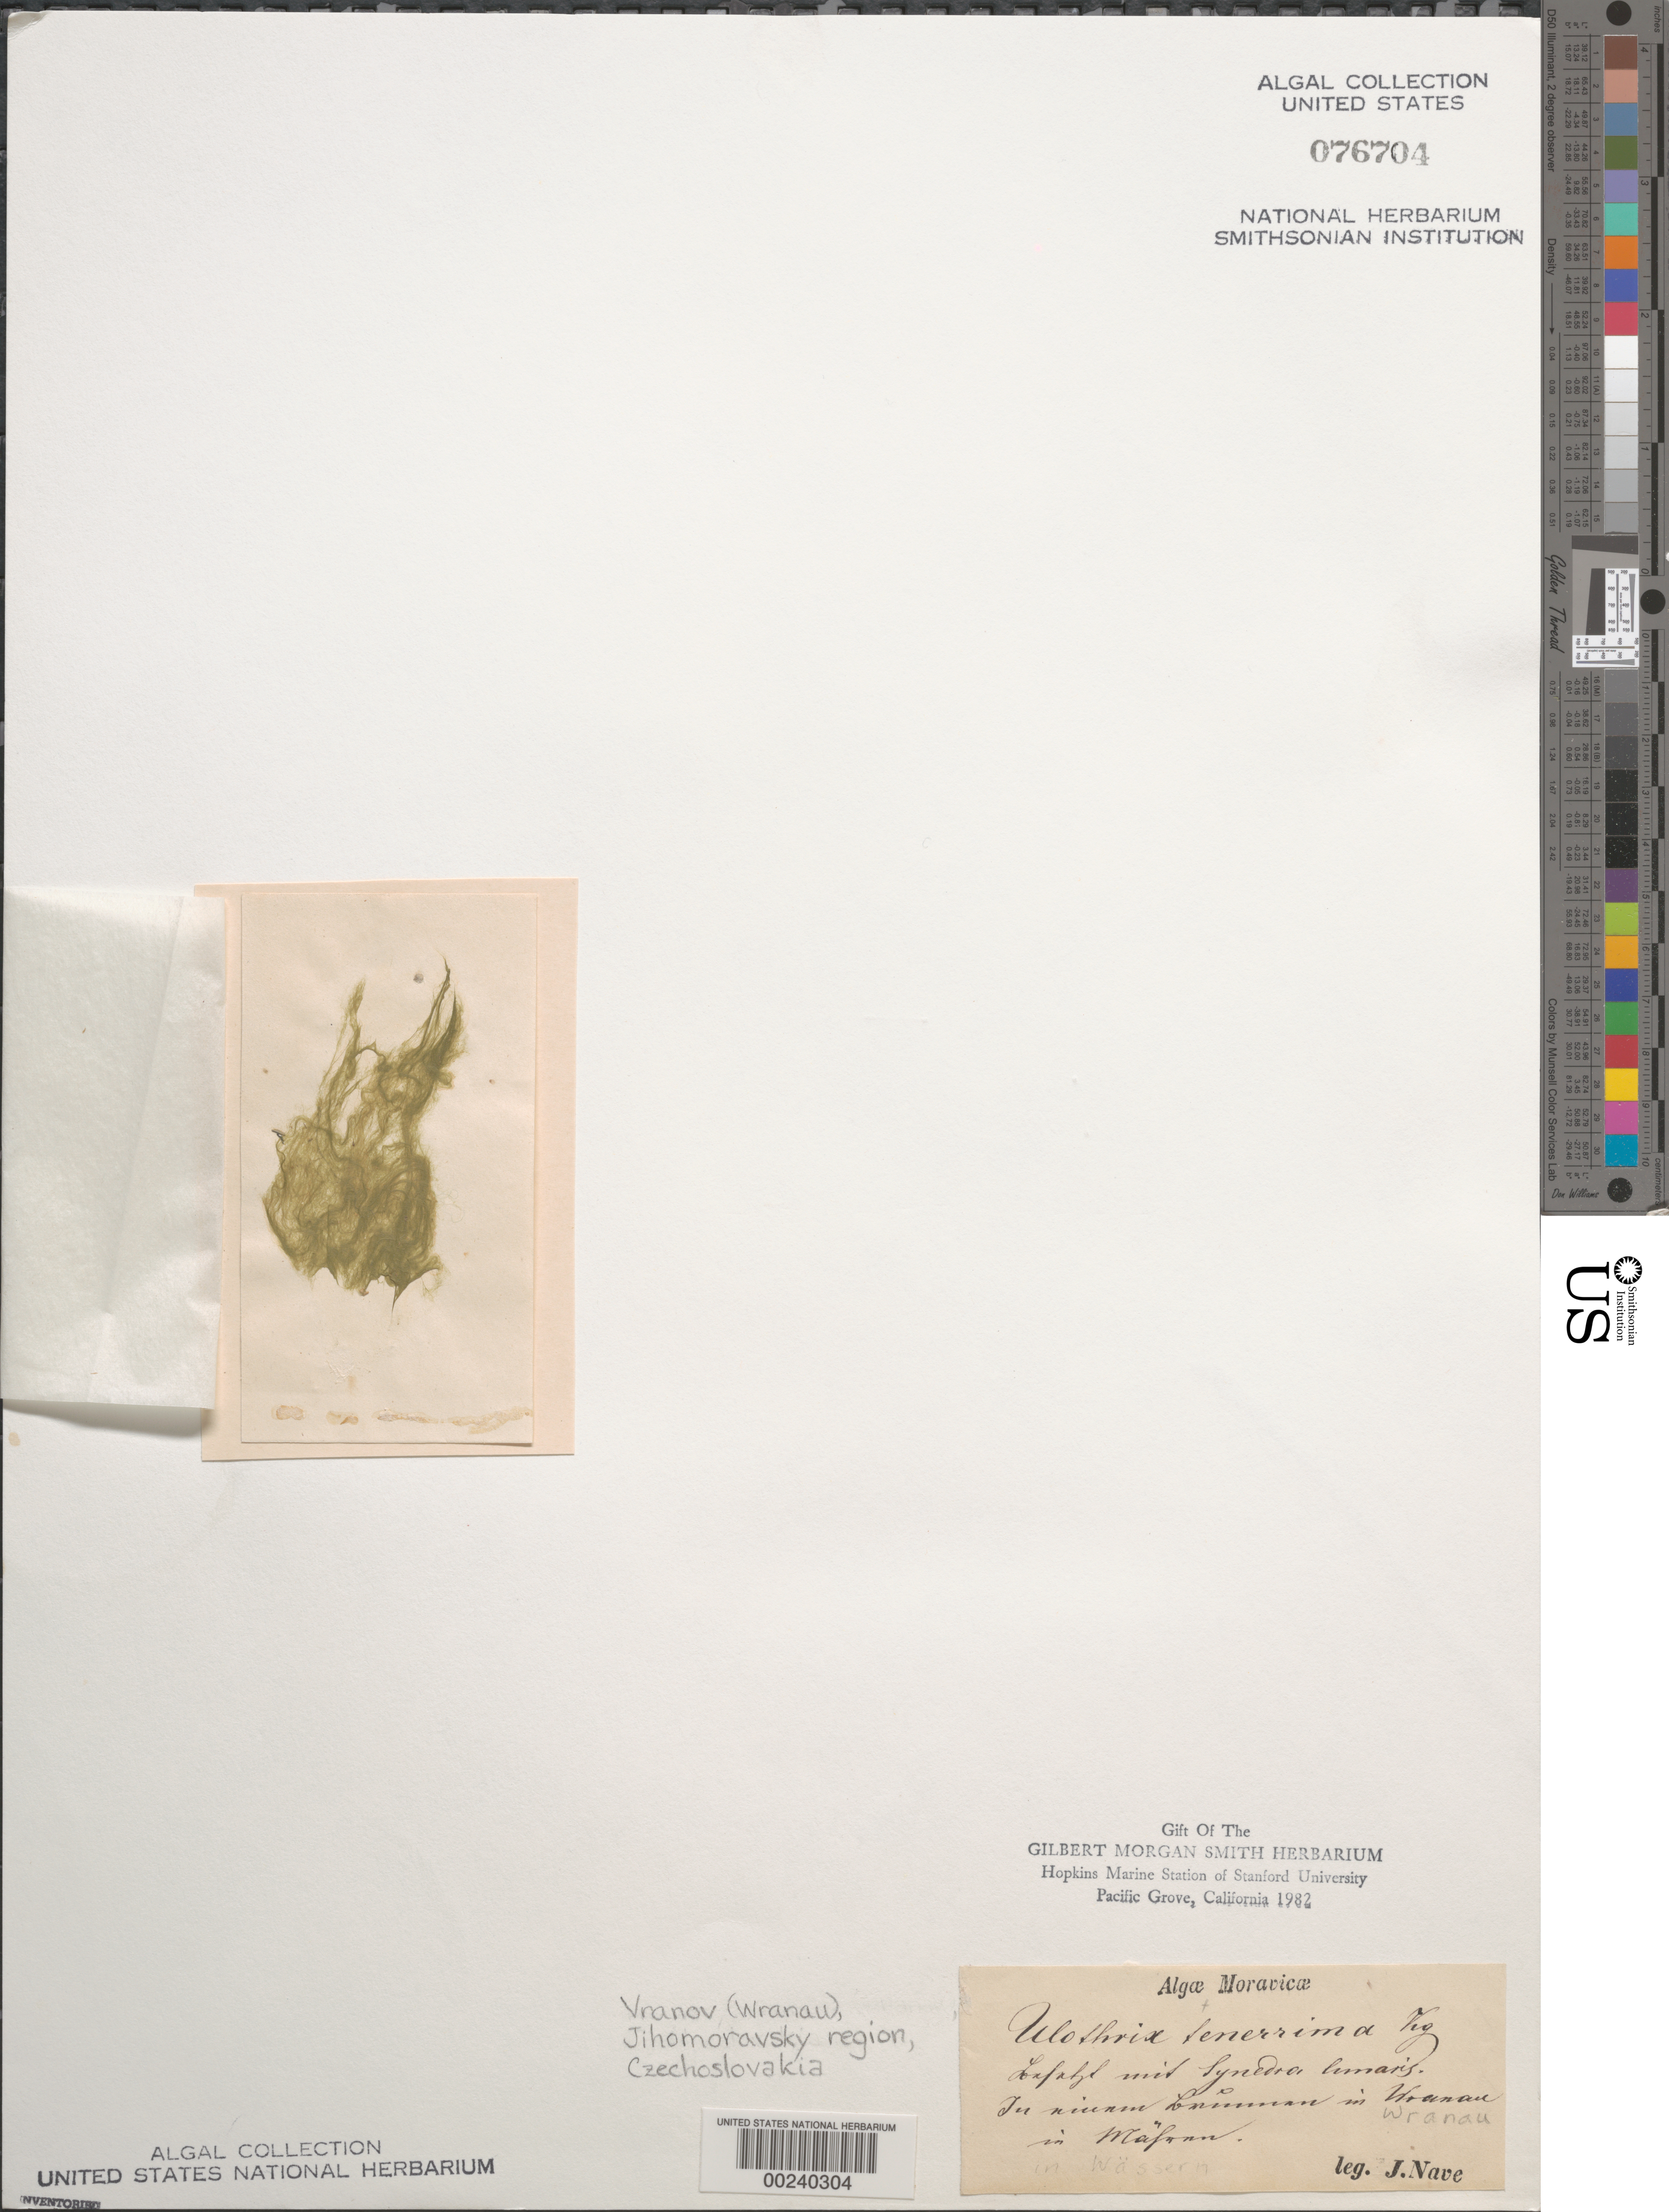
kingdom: Plantae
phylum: Chlorophyta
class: Ulvophyceae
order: Ulotrichales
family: Ulotrichaceae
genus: Ulothrix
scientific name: Ulothrix tenerrima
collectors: J. Nave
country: Czechia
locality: Vranov (wranau), moravia, jihomoravsky region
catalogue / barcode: US 76704